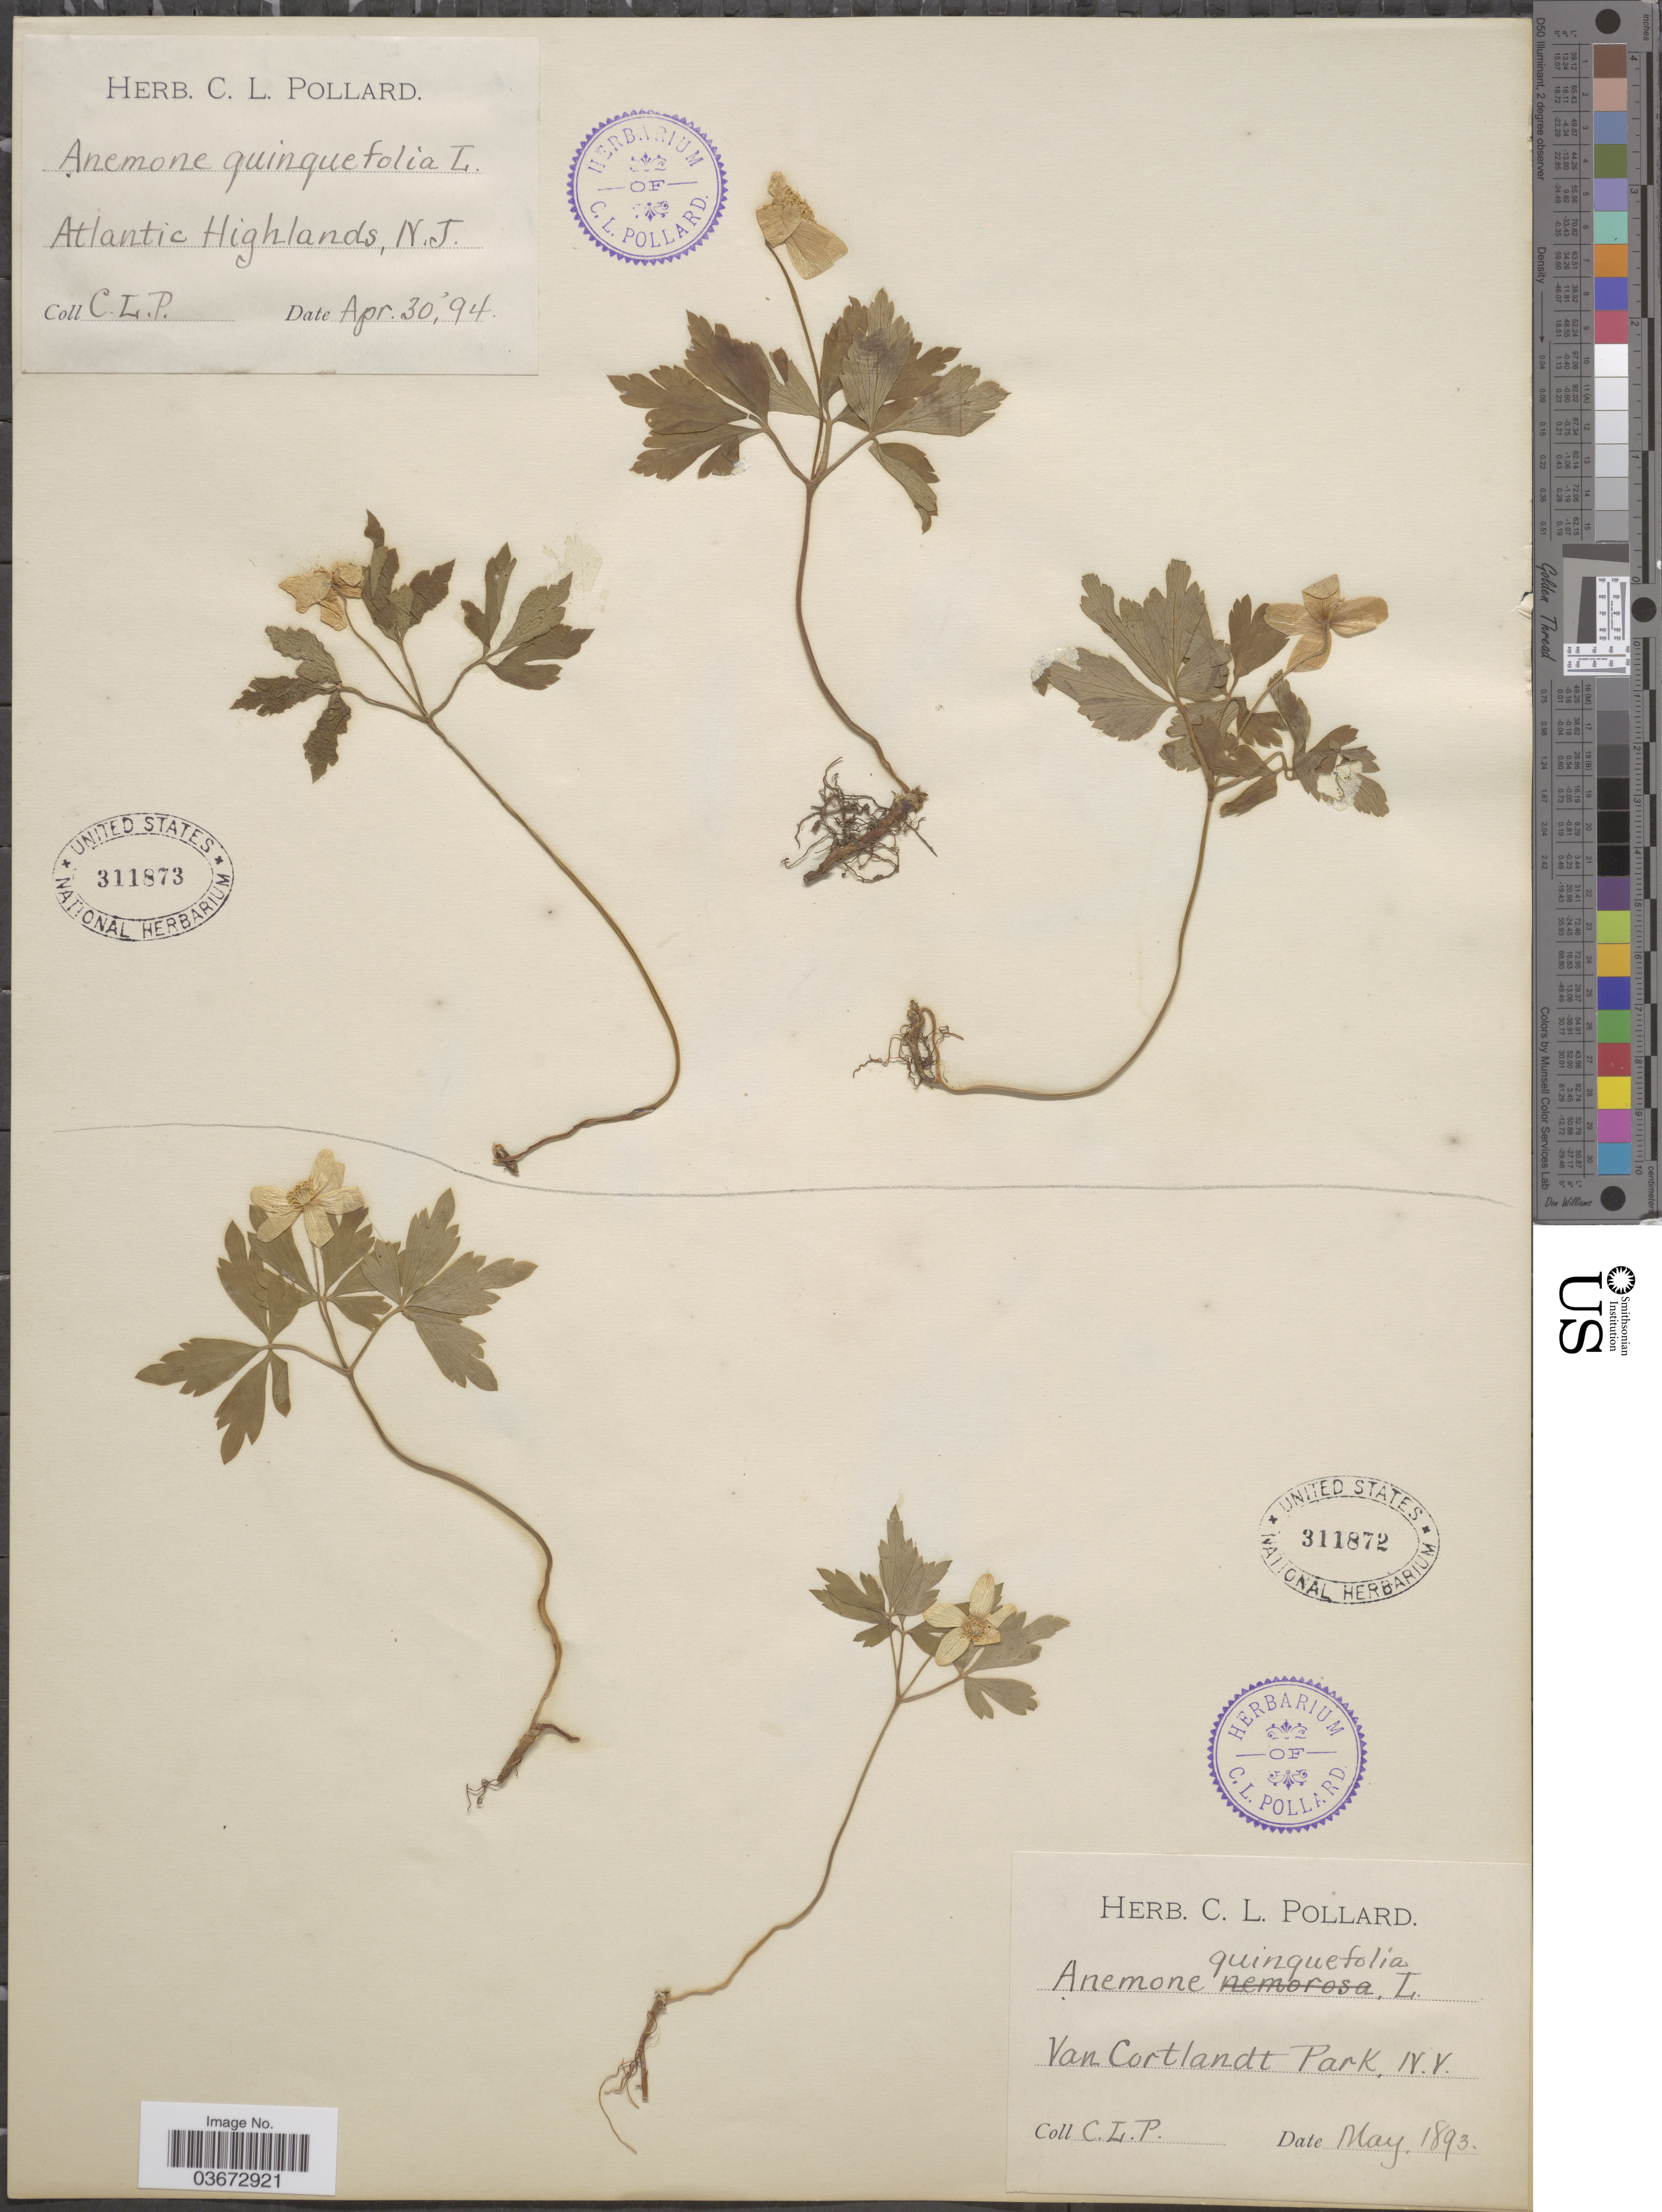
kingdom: Plantae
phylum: Tracheophyta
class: Magnoliopsida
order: Ranunculales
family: Ranunculaceae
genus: Anemone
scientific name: Anemone quinquefolia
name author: L.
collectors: C. L. Pollard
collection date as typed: Transcribed d/m/y: 30/4/94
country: United States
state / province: New Jersey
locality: Atlantic Highlands.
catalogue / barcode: US 311873